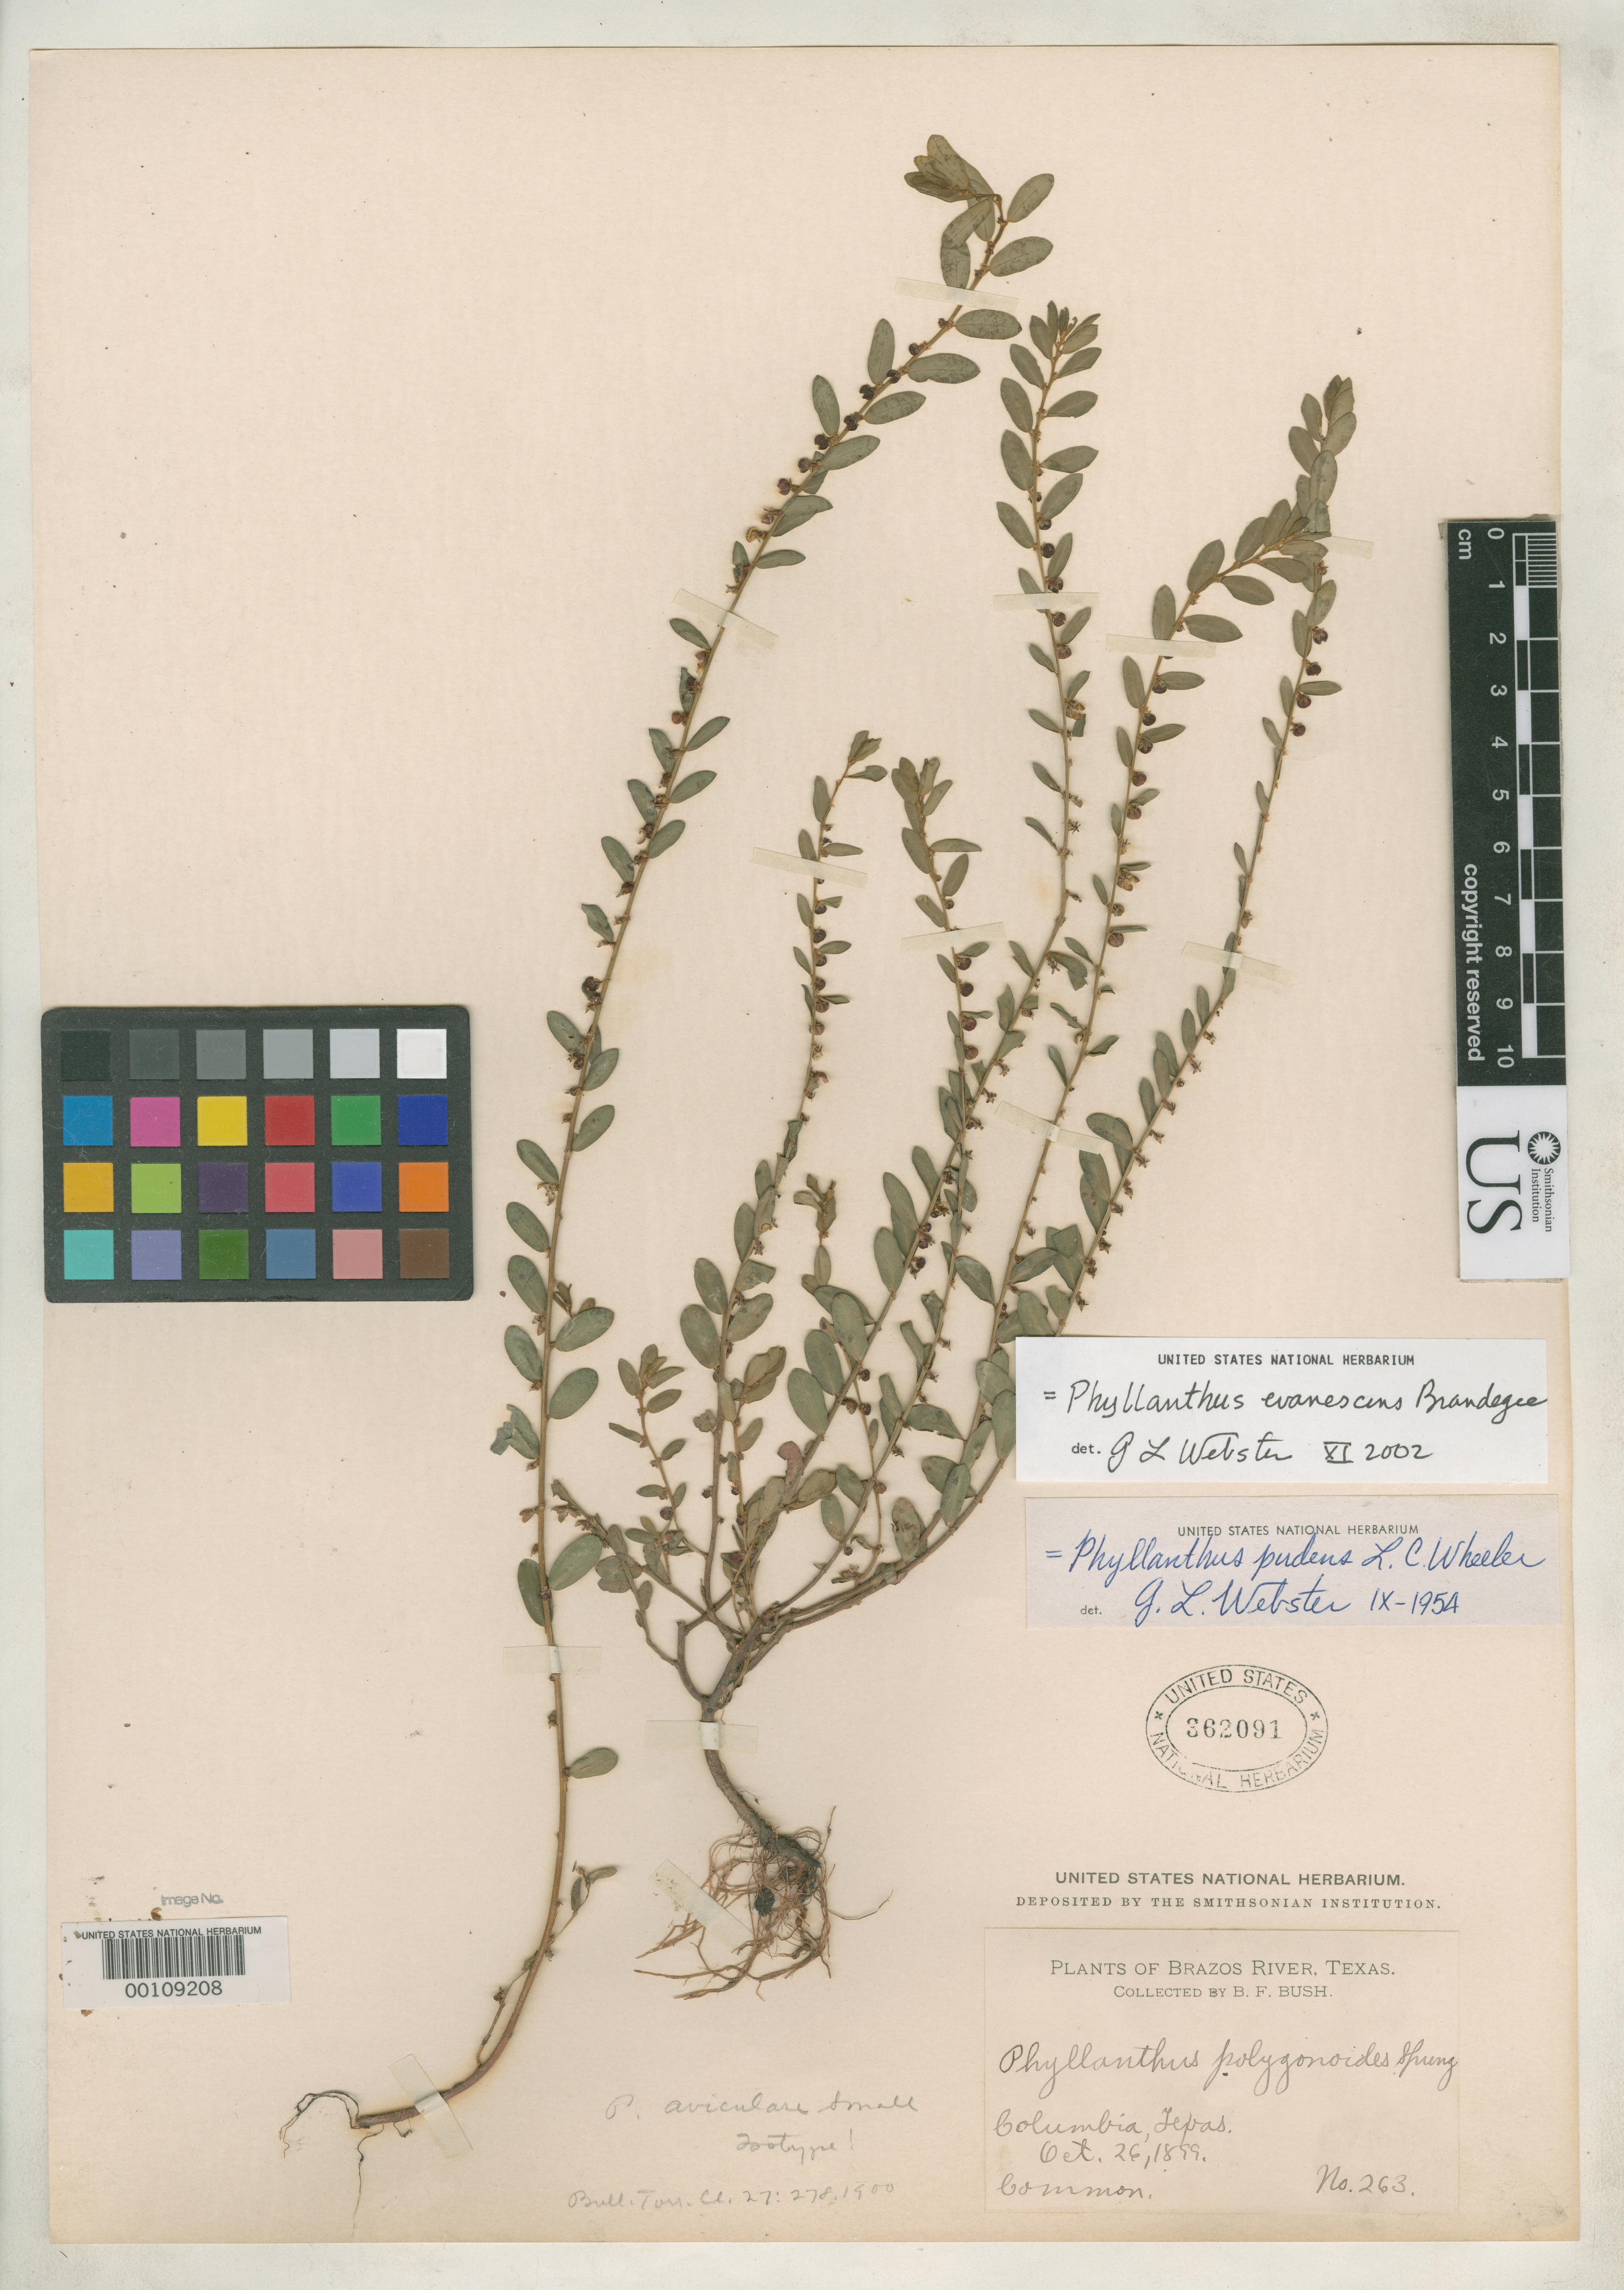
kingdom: Plantae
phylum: Tracheophyta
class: Magnoliopsida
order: Malpighiales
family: Phyllanthaceae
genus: Phyllanthus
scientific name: Phyllanthus avicularia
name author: Small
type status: Possible Isotype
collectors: B. F. Bush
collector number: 263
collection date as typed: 26 Oct 1899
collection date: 1899-10-26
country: United States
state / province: Texas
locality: Columbia.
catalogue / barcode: US 362091